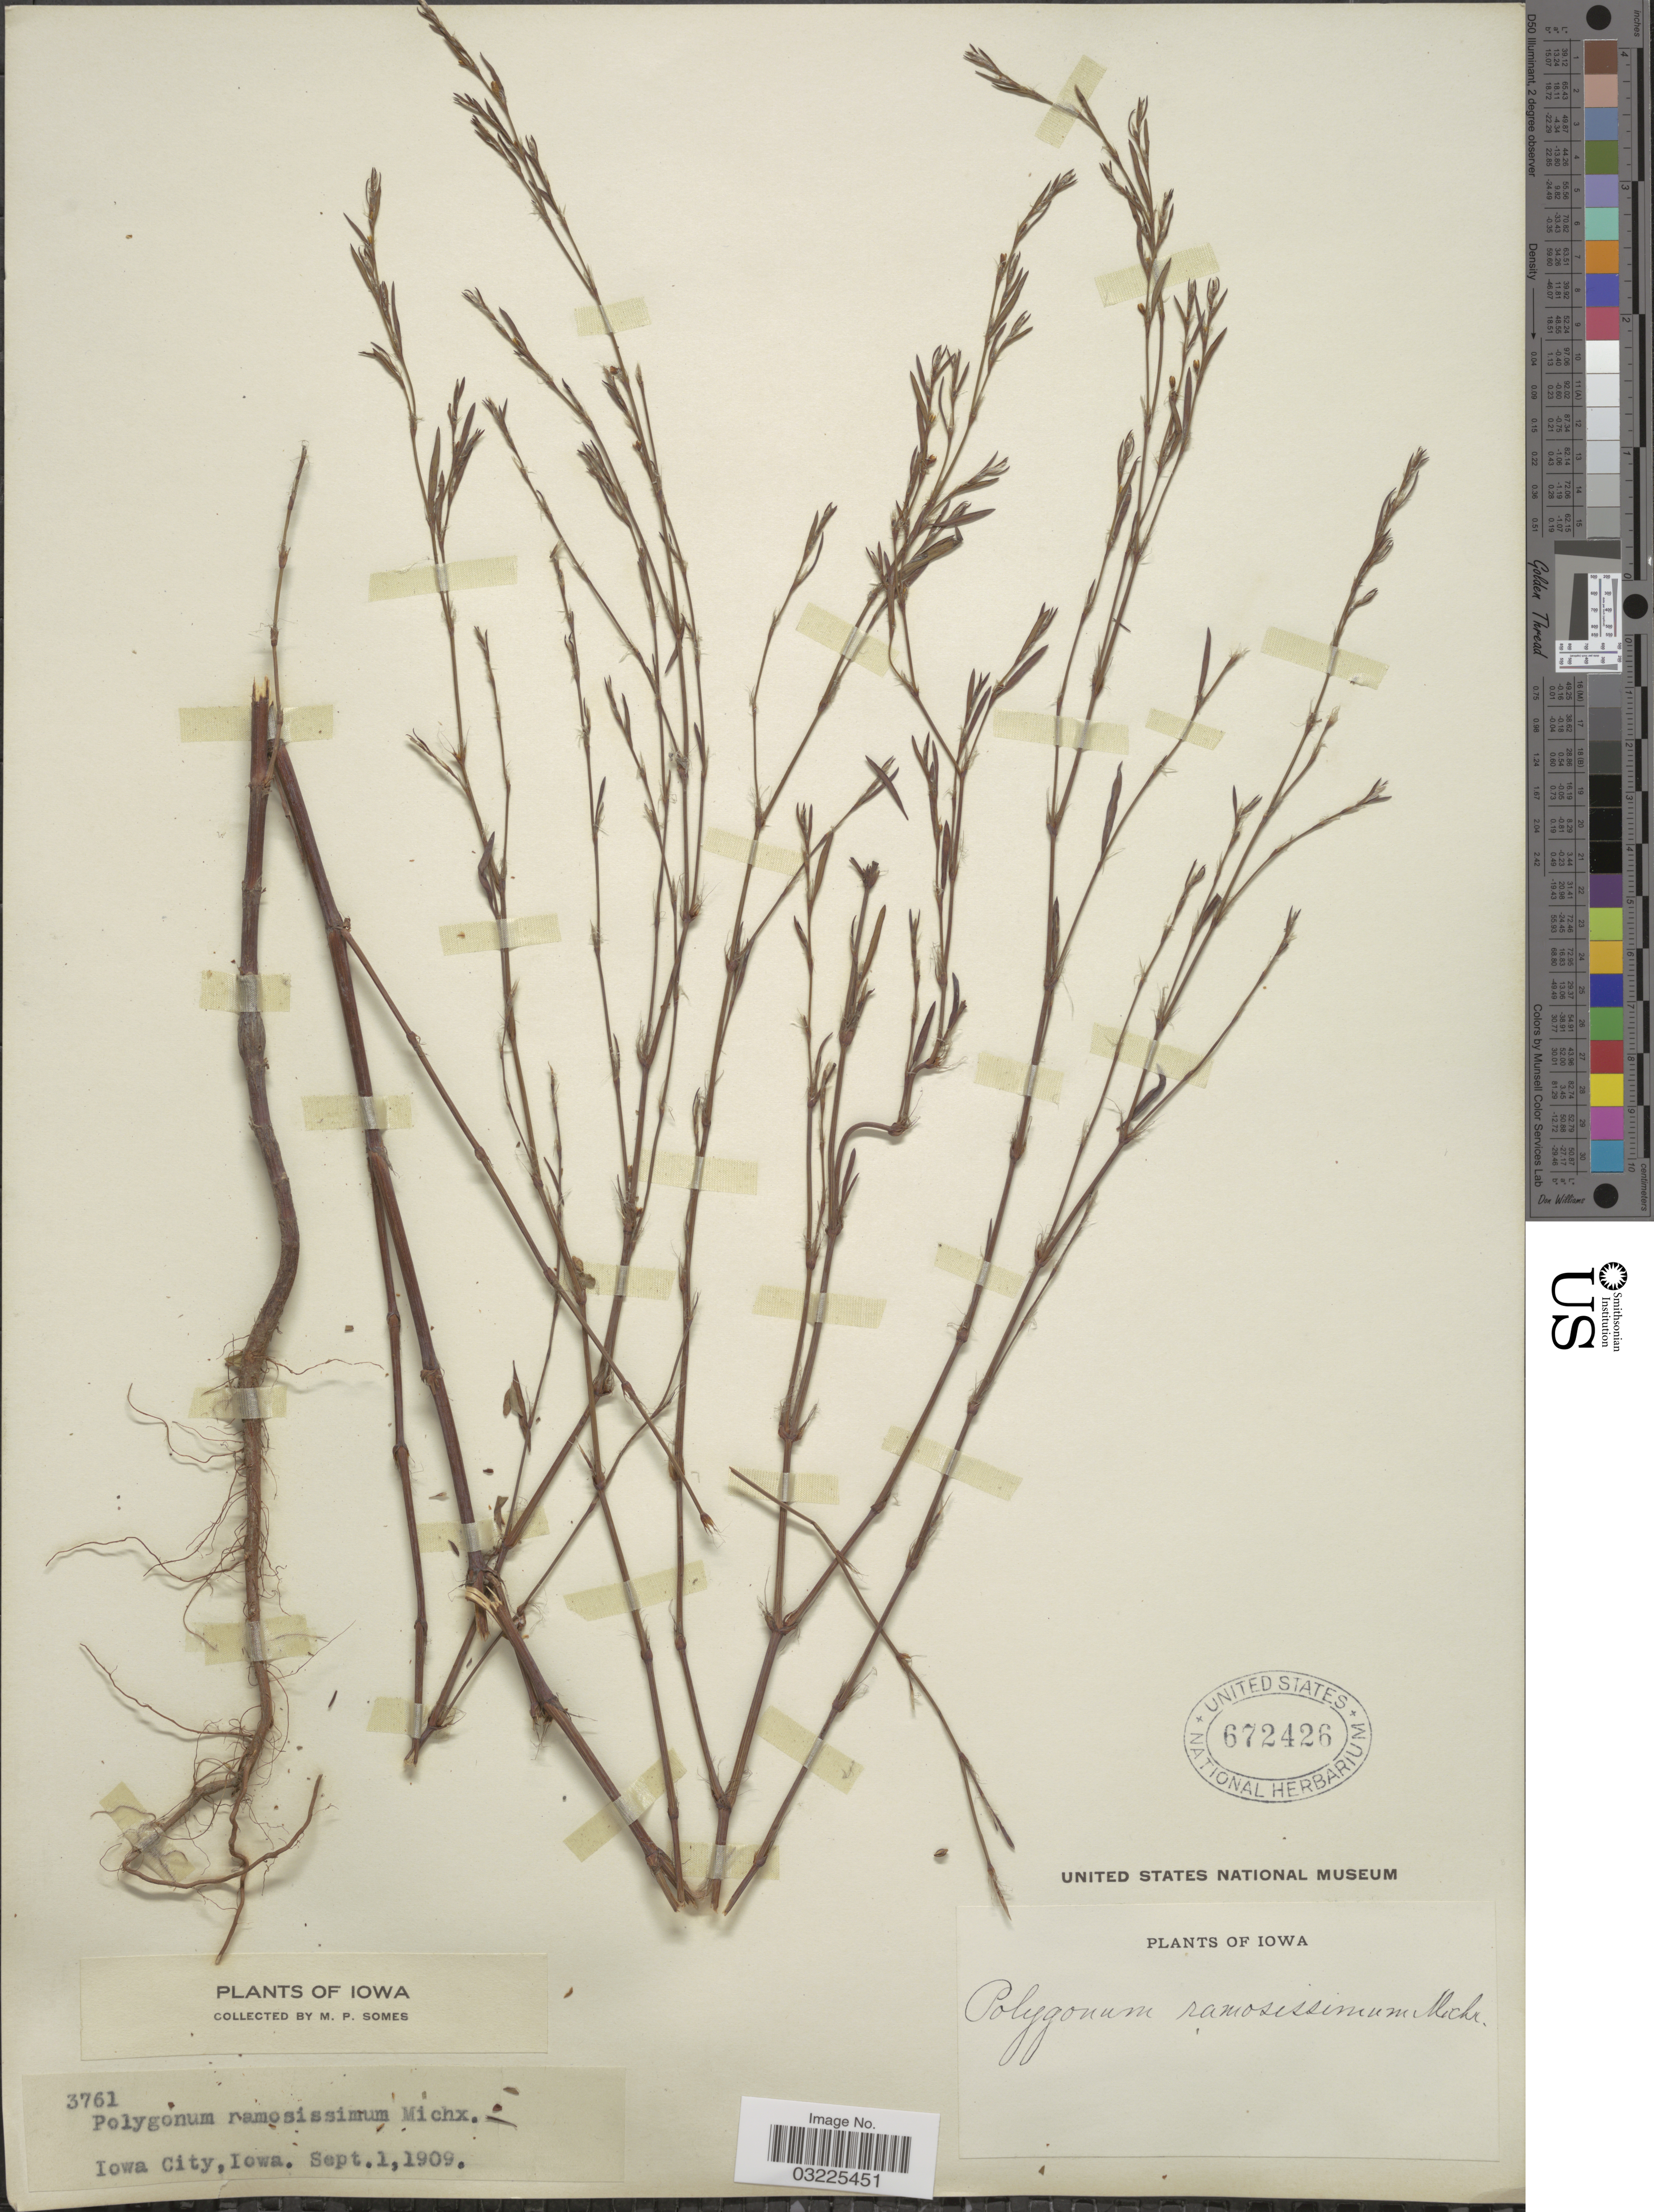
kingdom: Plantae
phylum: Tracheophyta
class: Magnoliopsida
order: Caryophyllales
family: Polygonaceae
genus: Polygonum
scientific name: Polygonum ramosissimum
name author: Michx.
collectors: M. Somes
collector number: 3761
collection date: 1909-09-01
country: United States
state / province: Iowa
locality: Iowa City.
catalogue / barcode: US 672426